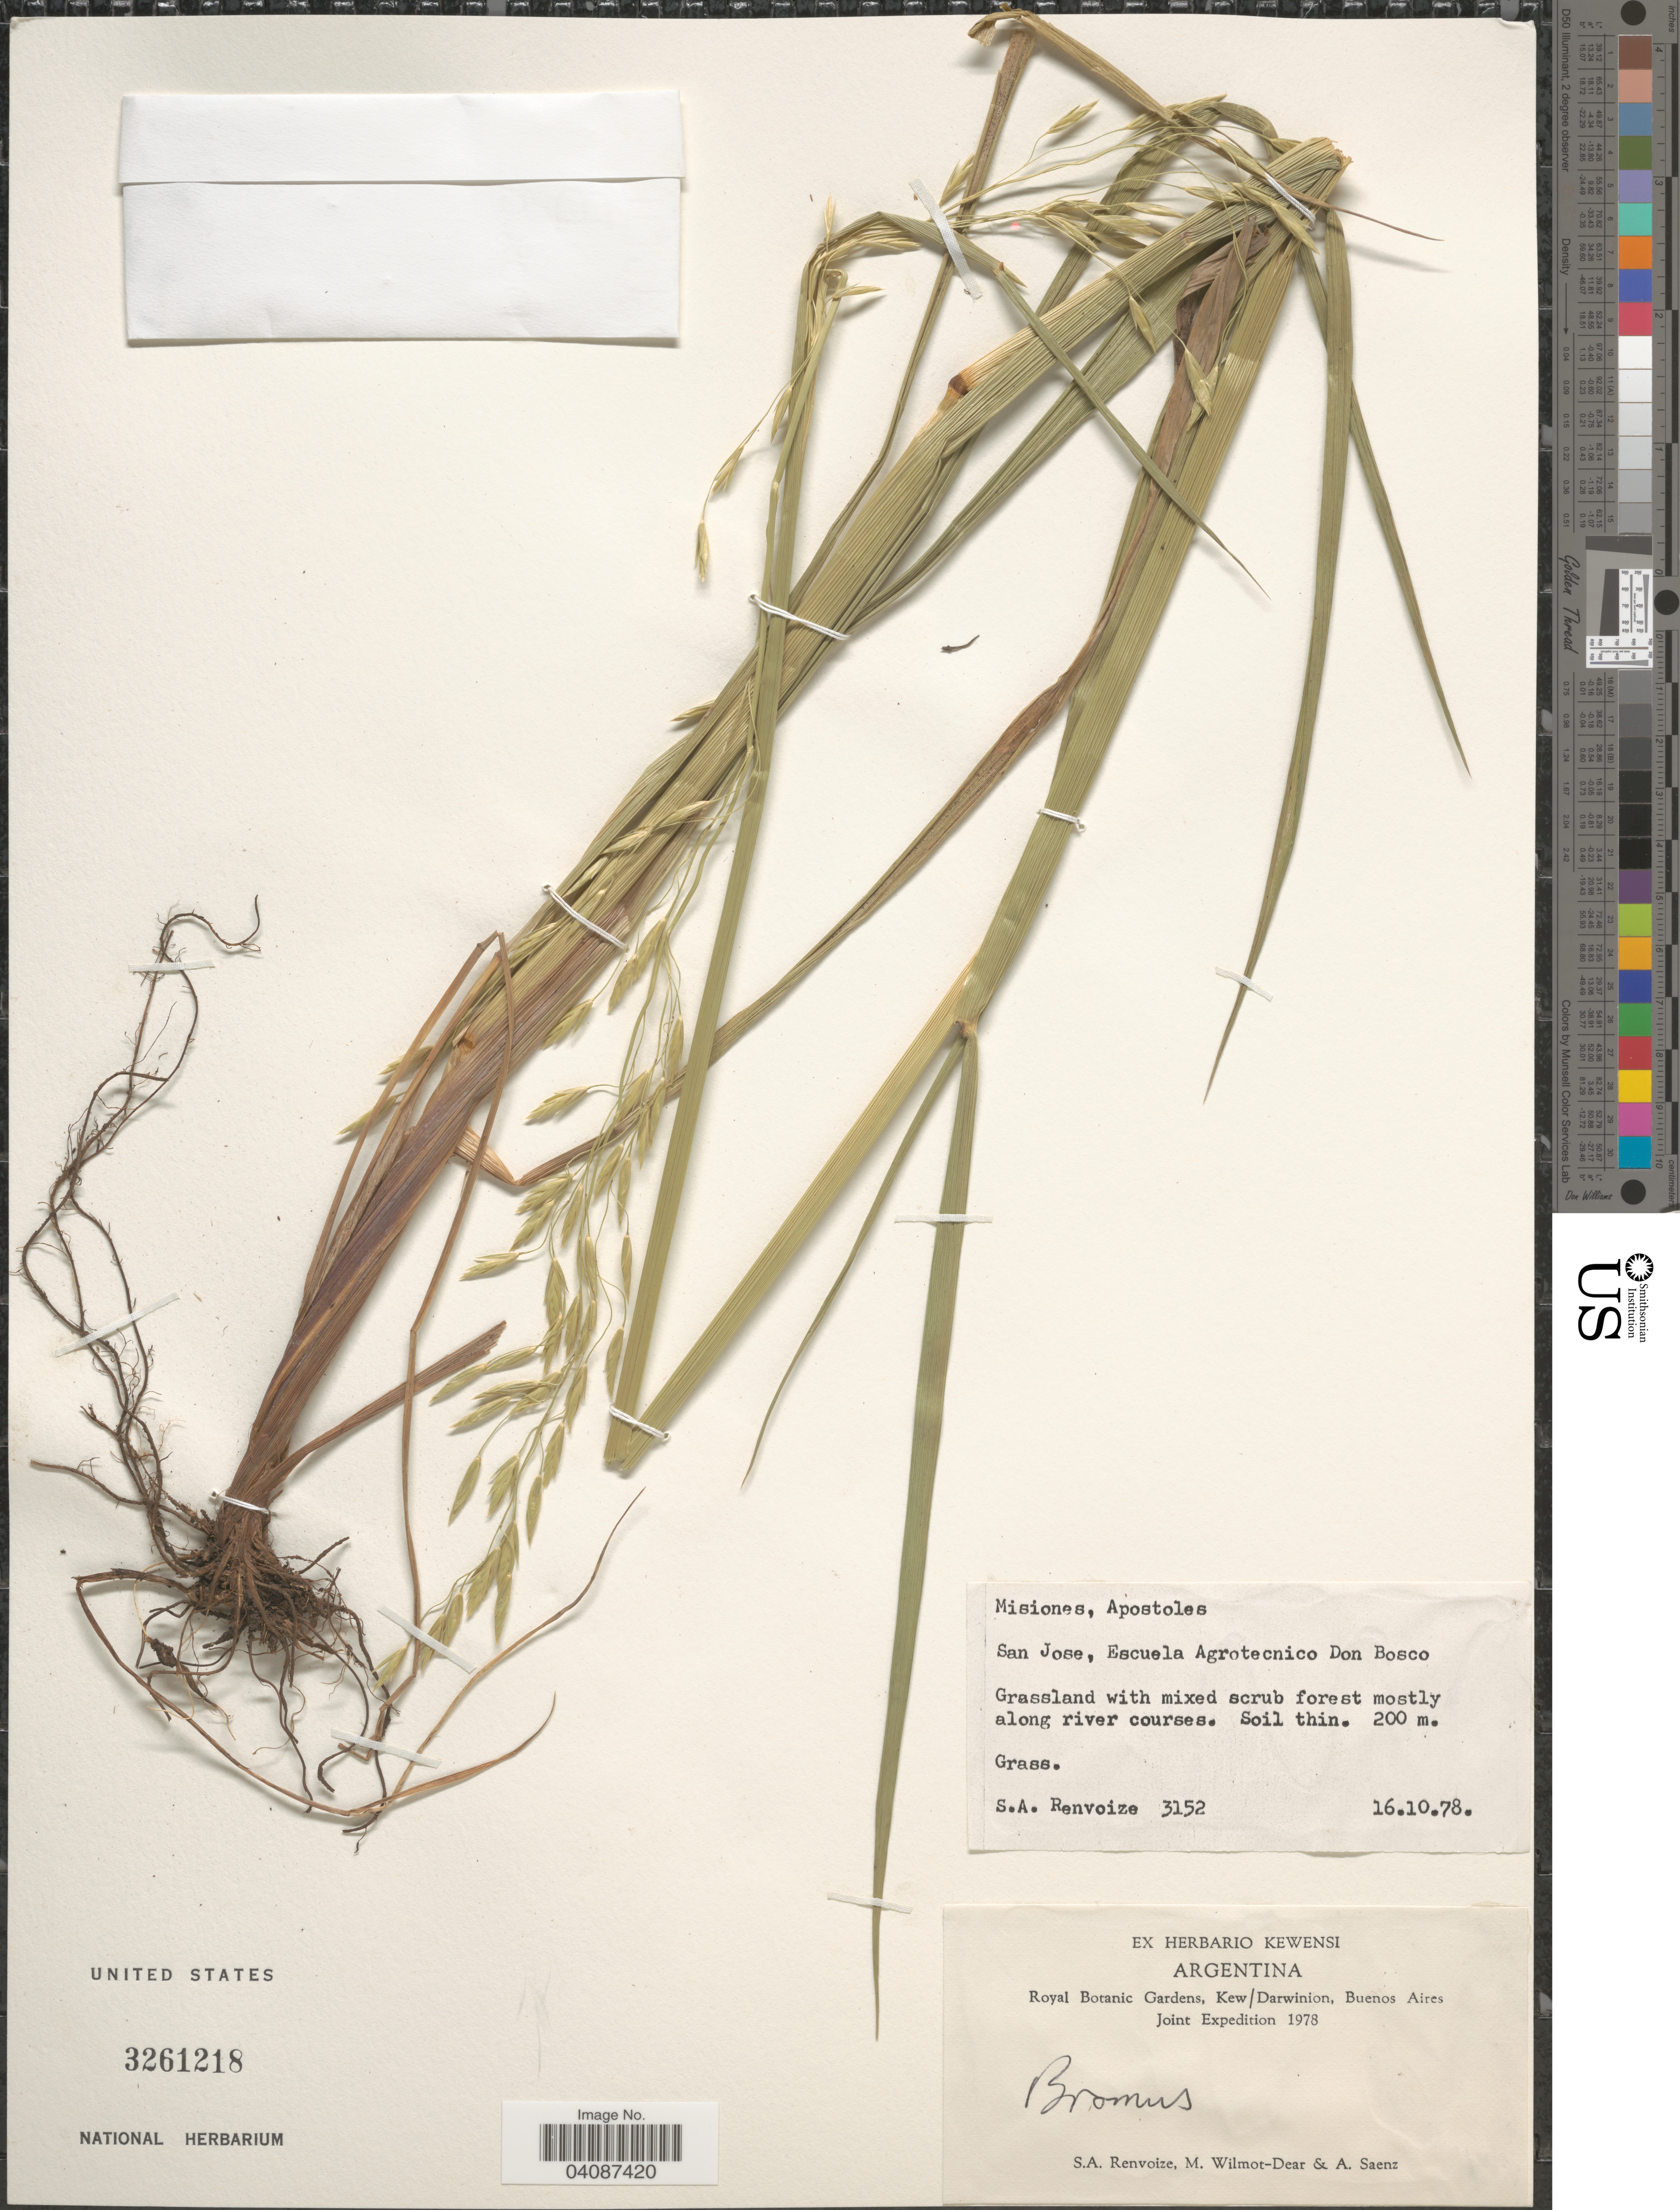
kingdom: Plantae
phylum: Tracheophyta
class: Liliopsida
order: Poales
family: Poaceae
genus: Bromus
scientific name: Bromus sp.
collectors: S. A. Renvoize, M. Wilmot-Dear & A. Saenz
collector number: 3152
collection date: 1978-10-16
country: Argentina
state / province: Misiones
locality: Apostoles. San Jose, Escuela Agrotecnico Don Bosco. Royal Botanic Gardens, Kew/Darwinion, Buenos Aires Joint Expedition 1978.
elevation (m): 200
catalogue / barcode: US 3261218